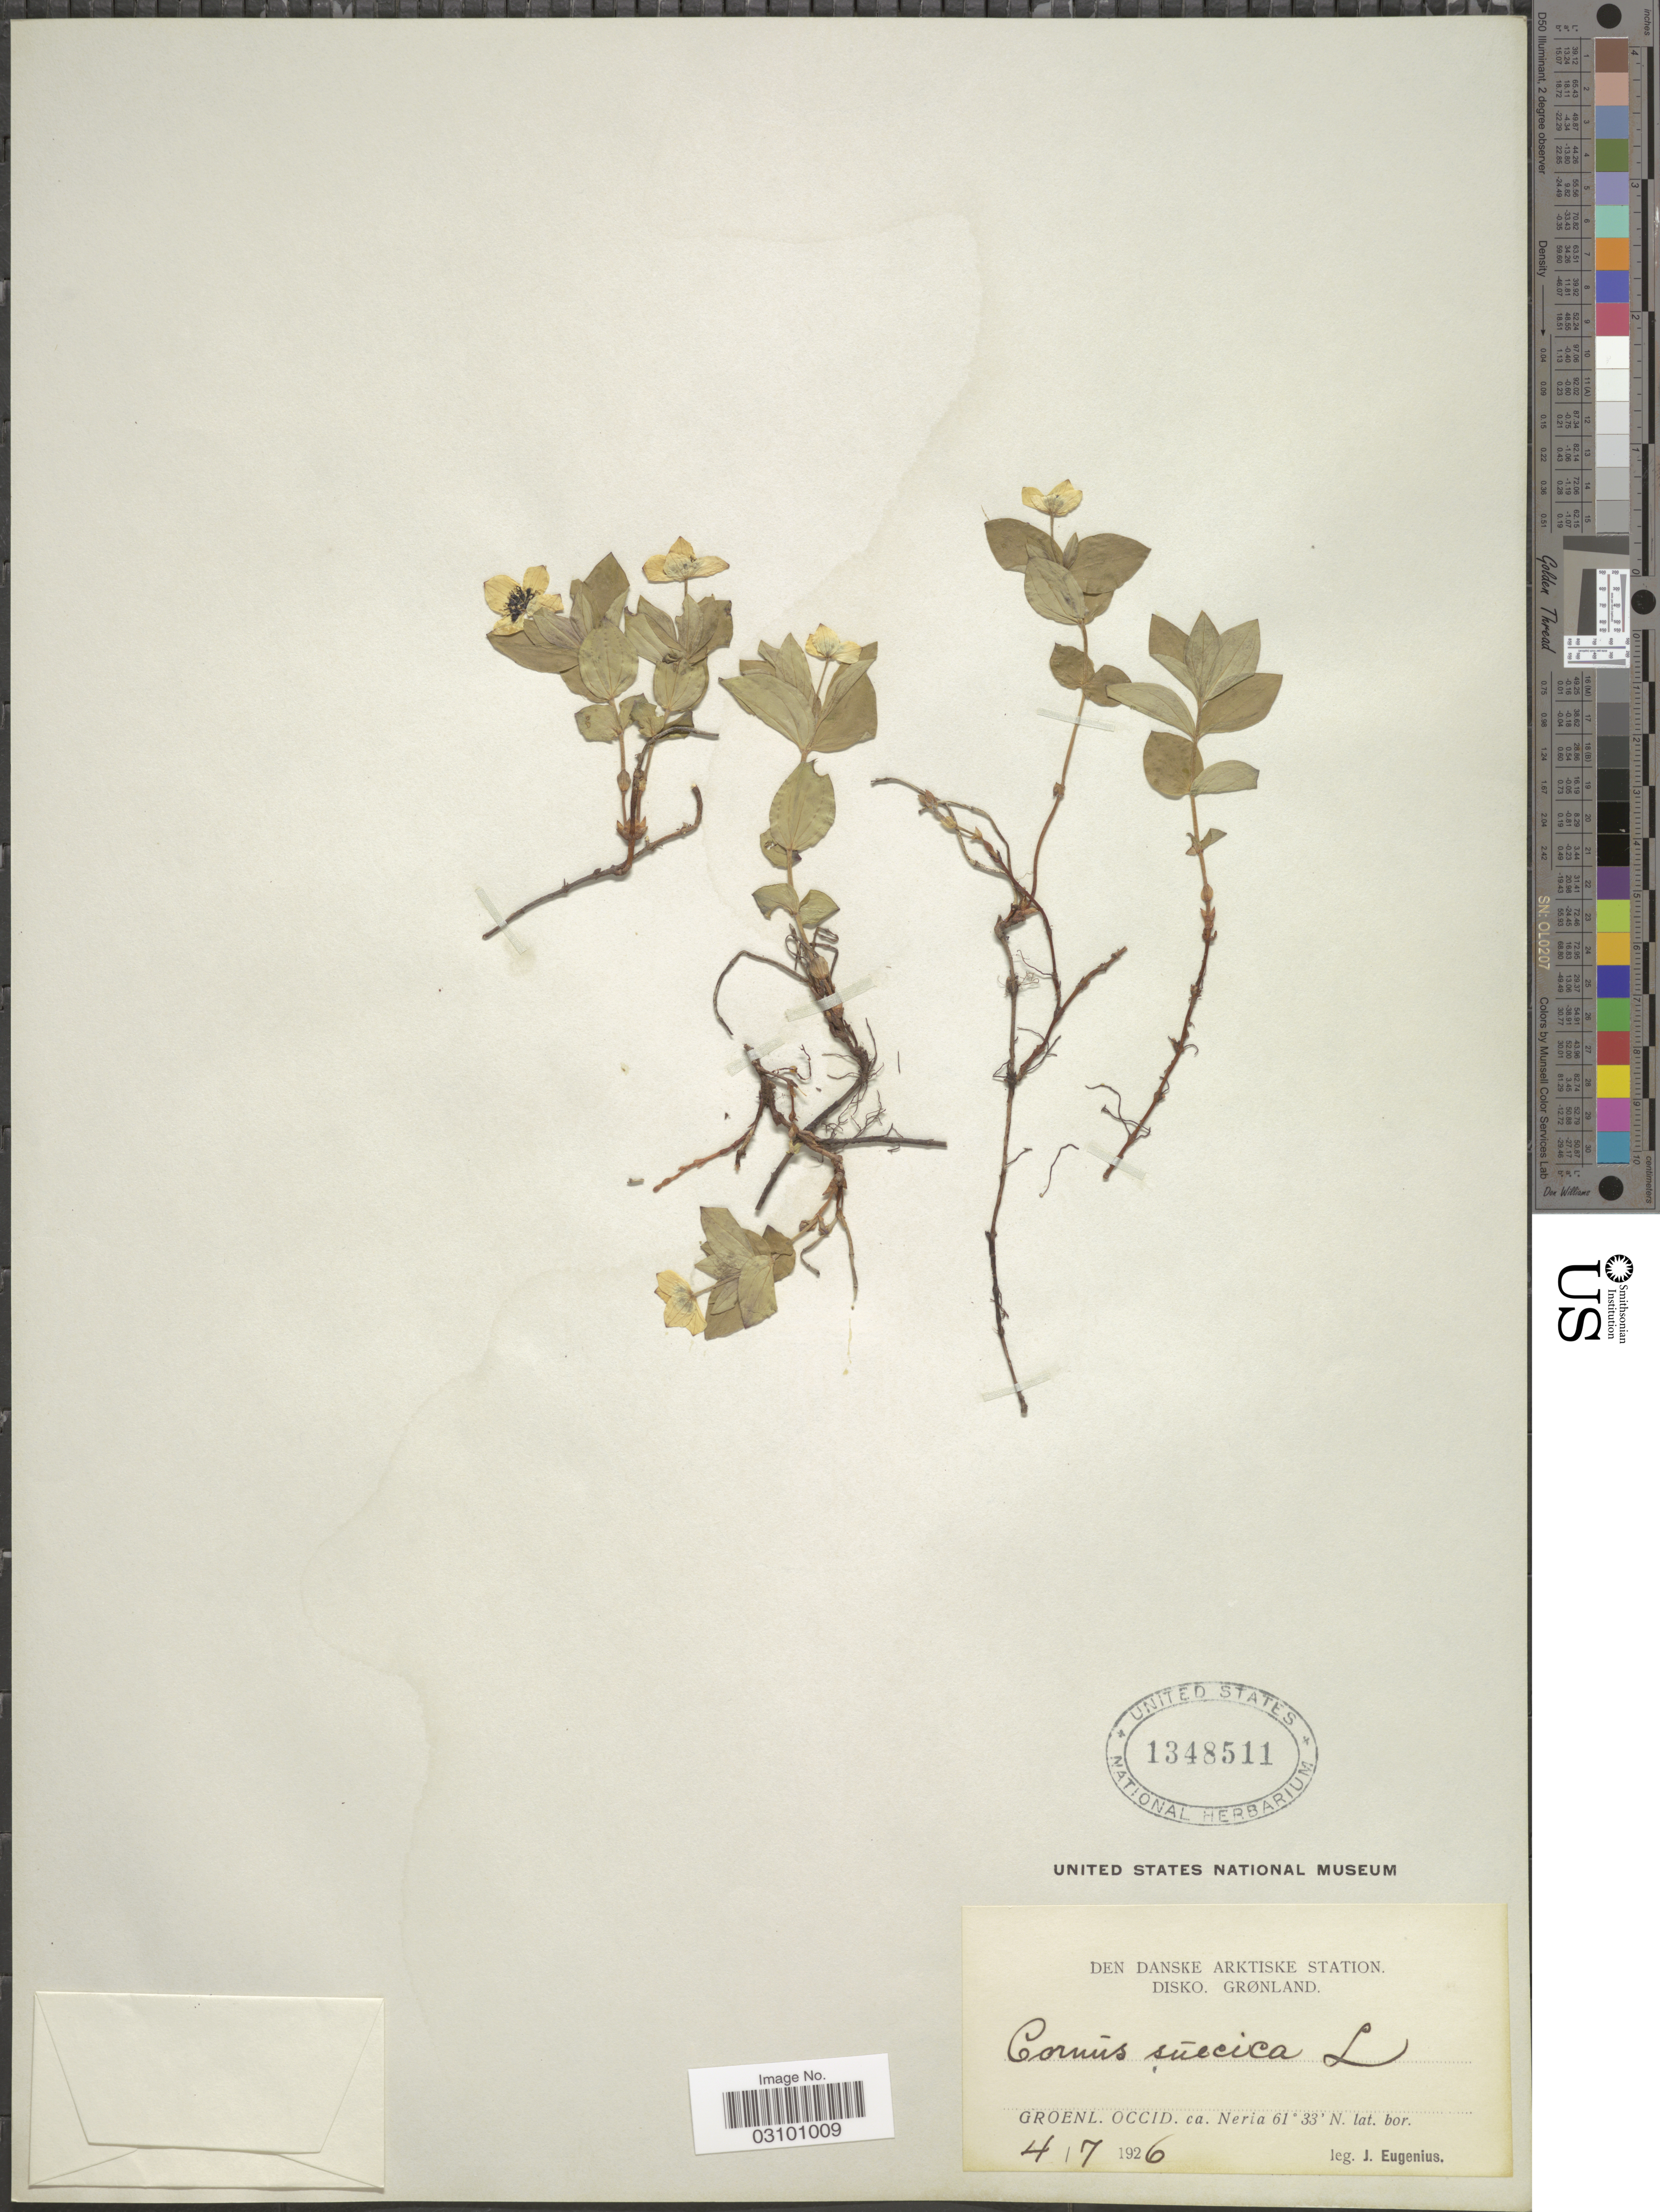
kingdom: Plantae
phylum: Tracheophyta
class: Magnoliopsida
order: Cornales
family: Cornaceae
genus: Cornus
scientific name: Cornus suecica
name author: L.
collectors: J. Eugenius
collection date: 1926-07-04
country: Greenland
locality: Den Danske Arktiske Station. Disko. Grønland. Groenl. Occid. ca. Neria.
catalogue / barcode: US 1348511